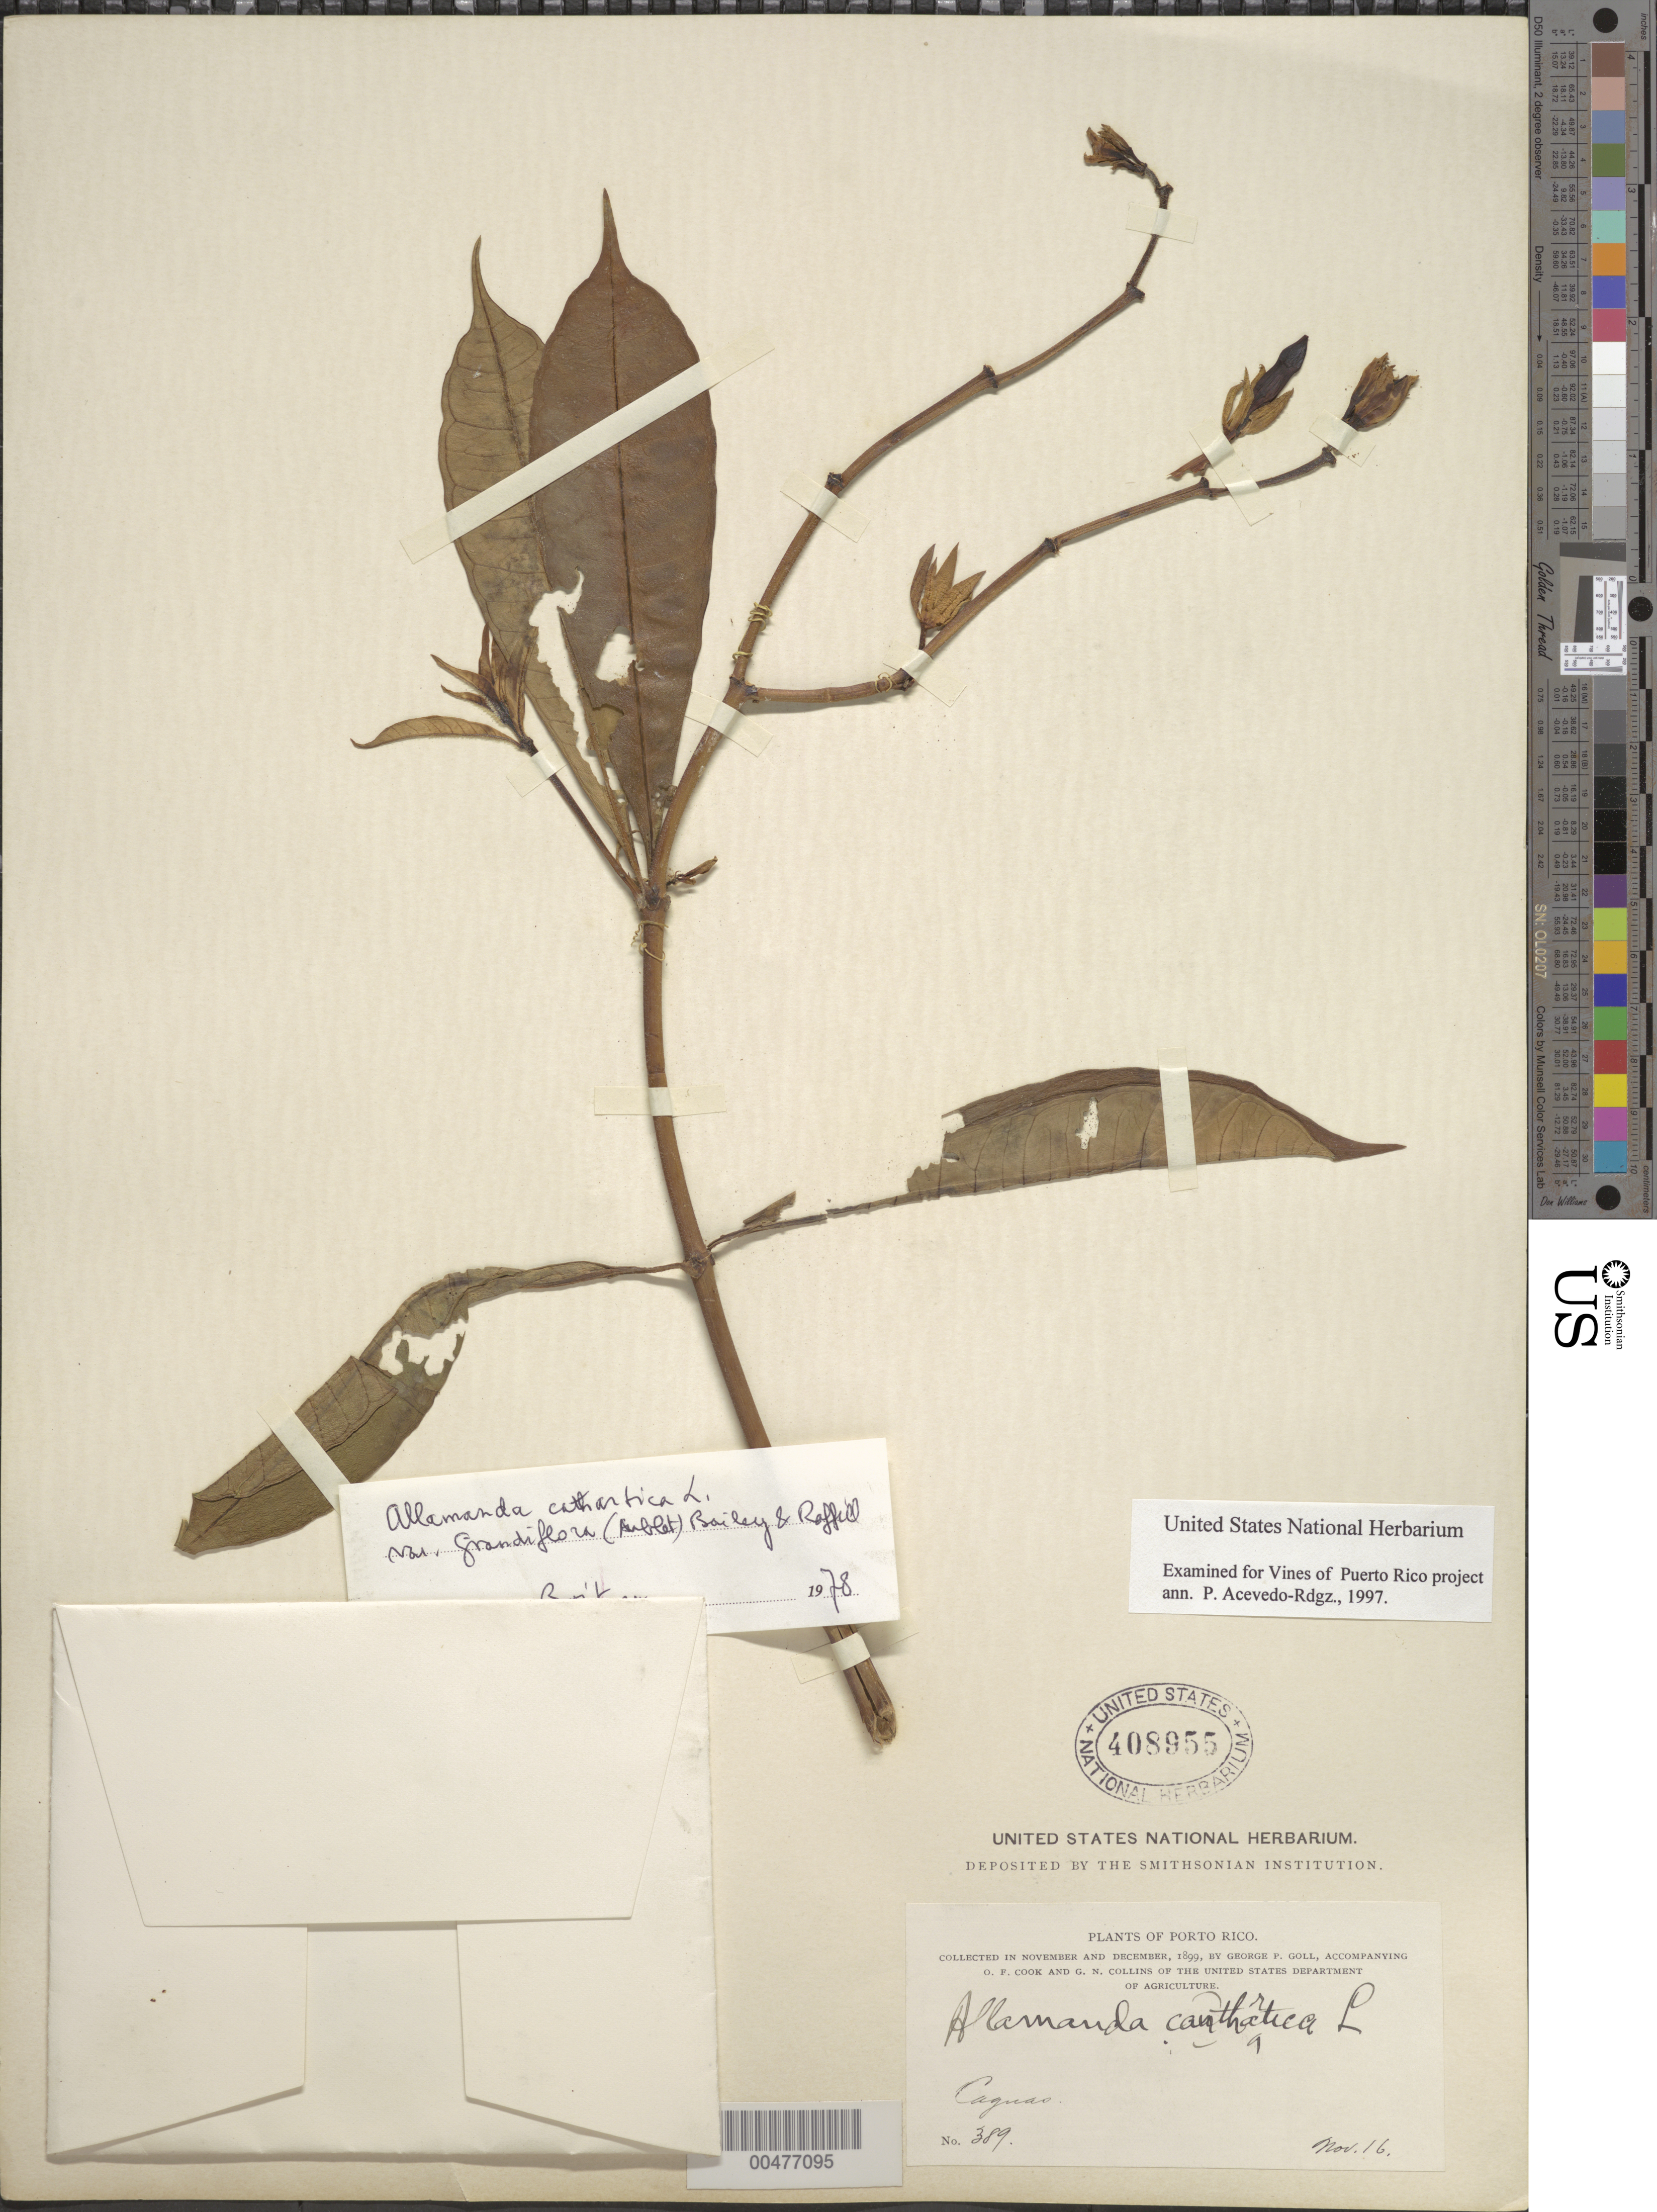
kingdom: Plantae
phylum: Tracheophyta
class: Magnoliopsida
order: Gentianales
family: Apocynaceae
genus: Allamanda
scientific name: Allamanda cathartica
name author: L.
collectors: G. Goll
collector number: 389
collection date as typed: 16 Nov 1899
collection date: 1899-11-16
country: Puerto Rico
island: Greater Antilles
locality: Caguas.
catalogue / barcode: US 408955